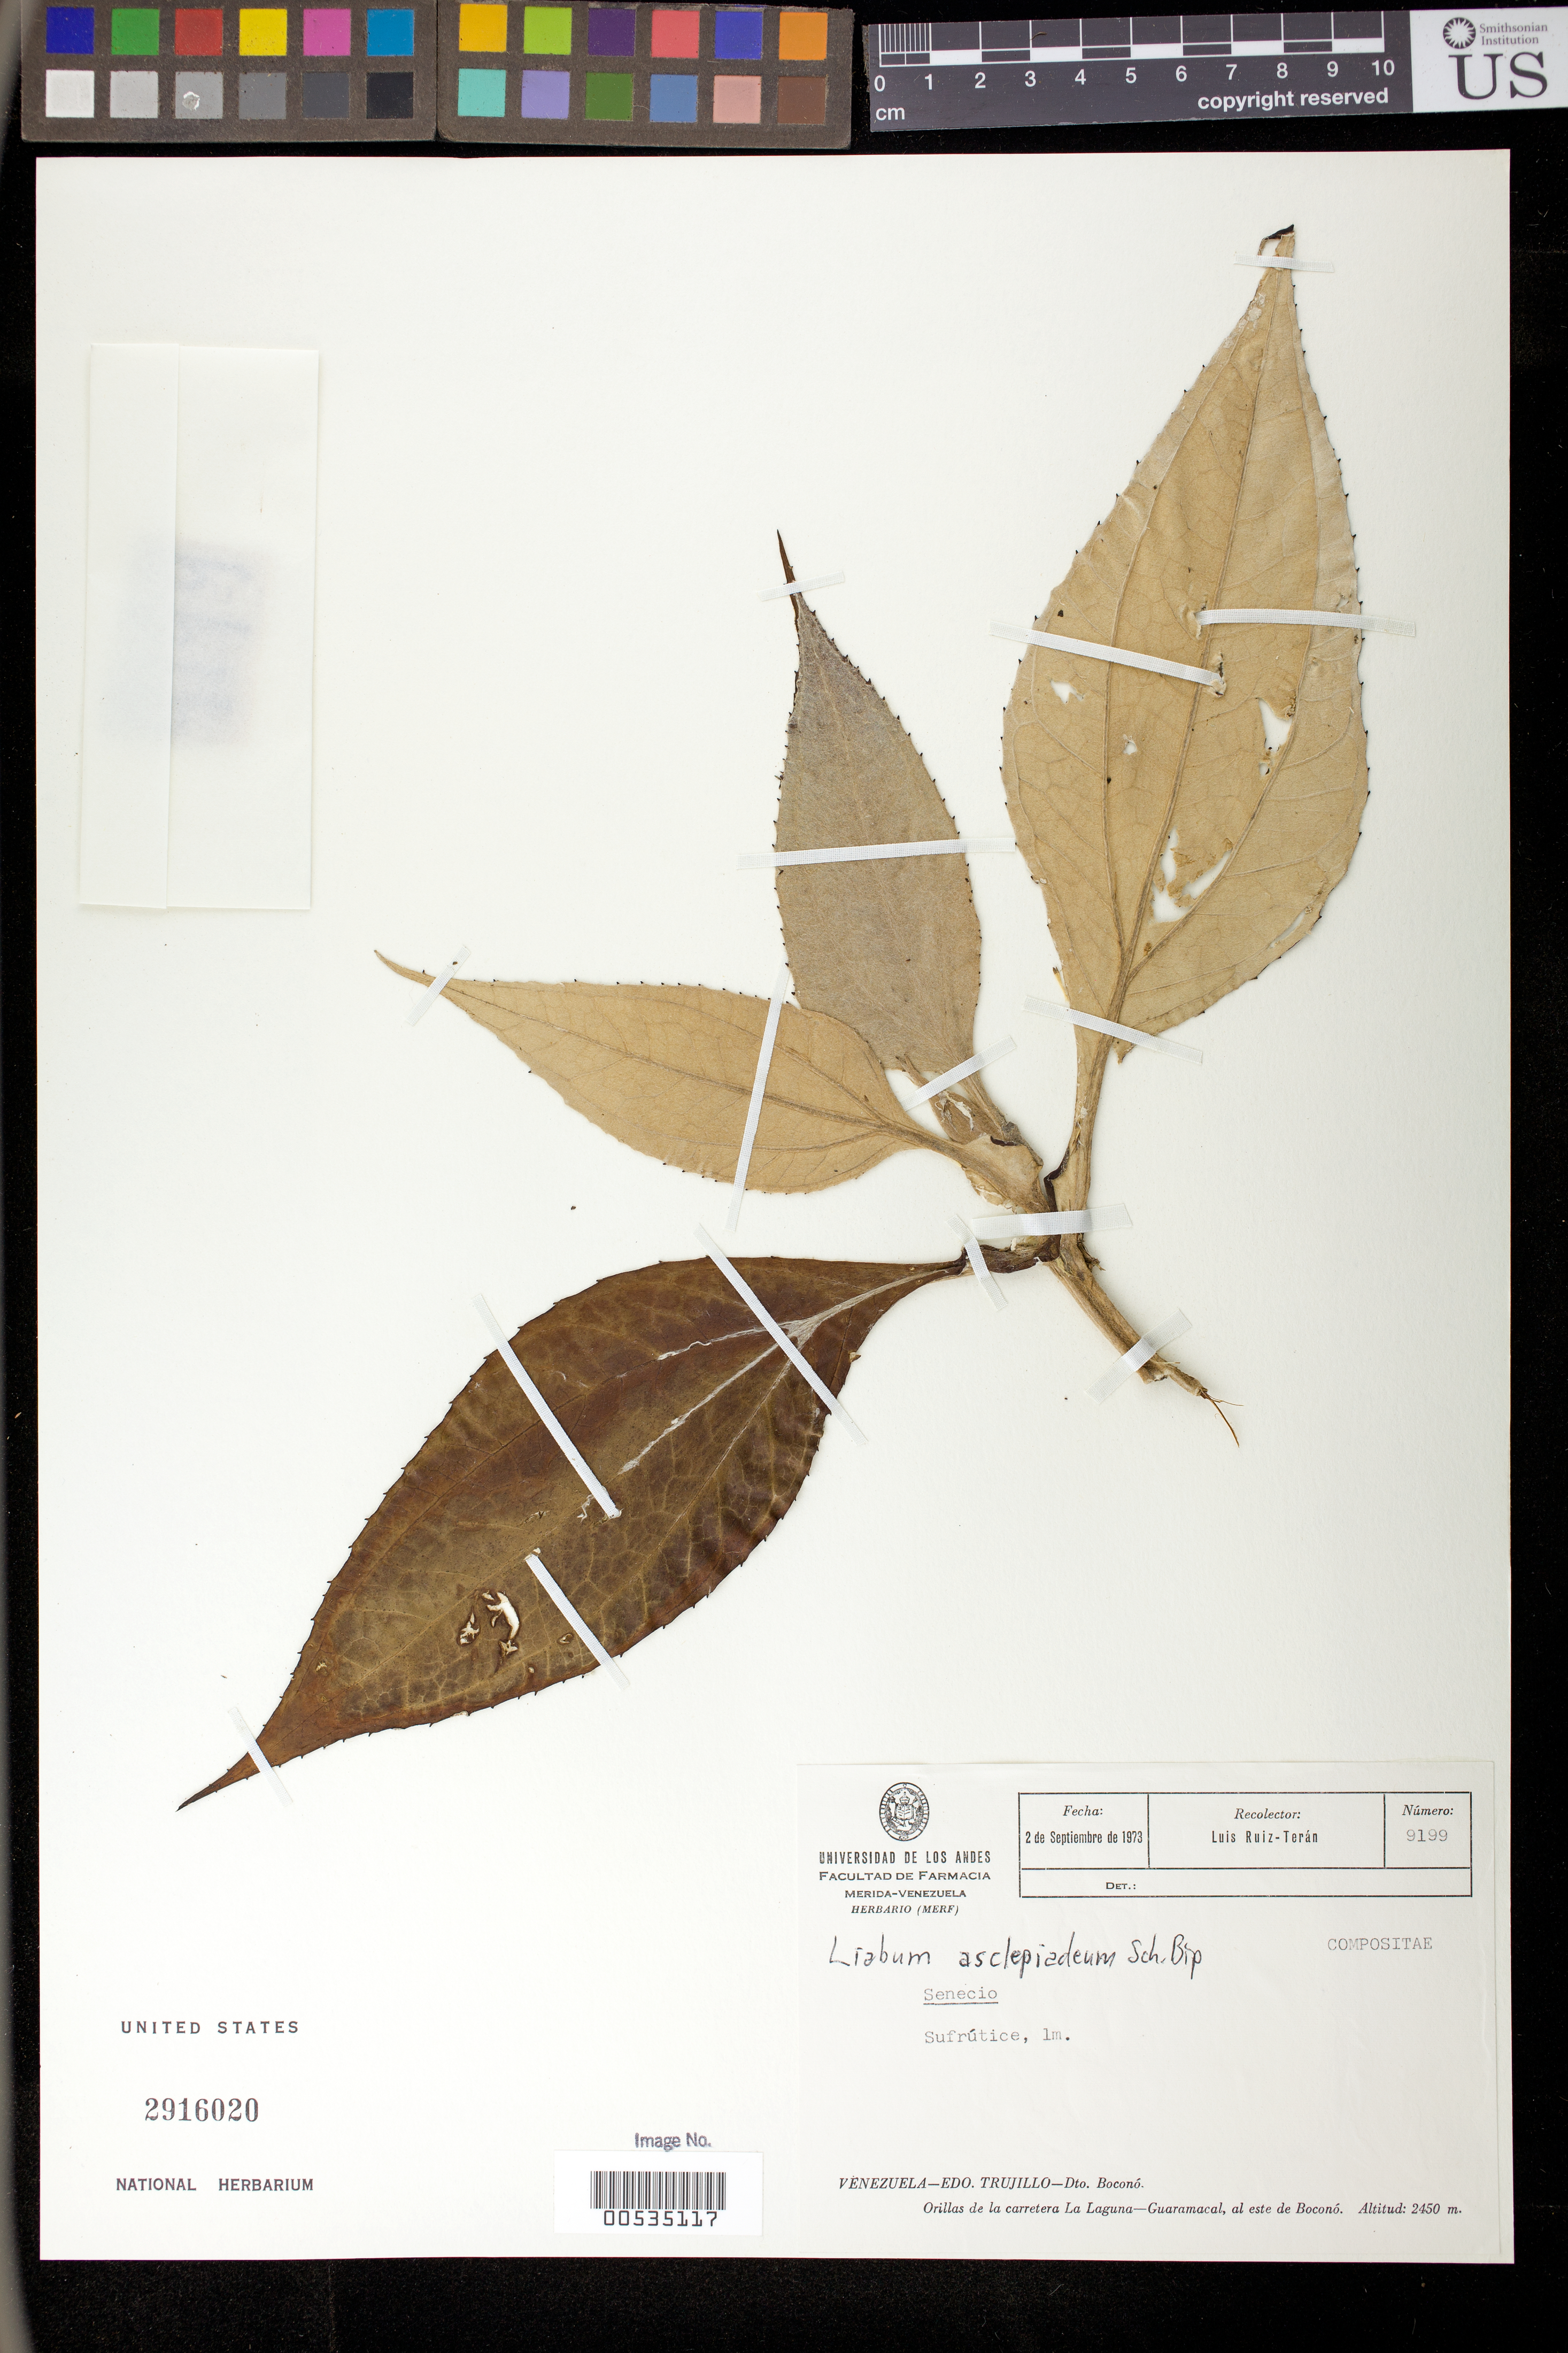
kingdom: Plantae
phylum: Tracheophyta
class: Magnoliopsida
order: Asterales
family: Asteraceae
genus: Liabum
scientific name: Liabum asclepiadeum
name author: Sch. Bip.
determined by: Robinson, Harold E., (US)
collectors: L. E. Ruíz-Terán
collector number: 9199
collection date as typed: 02 Sep 1973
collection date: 1973-09-02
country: Venezuela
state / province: Trujillo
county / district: Boconó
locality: Orillas de la carretera La Laguna-Guaramacal, al este de Boconó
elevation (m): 2450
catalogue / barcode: US 2916020